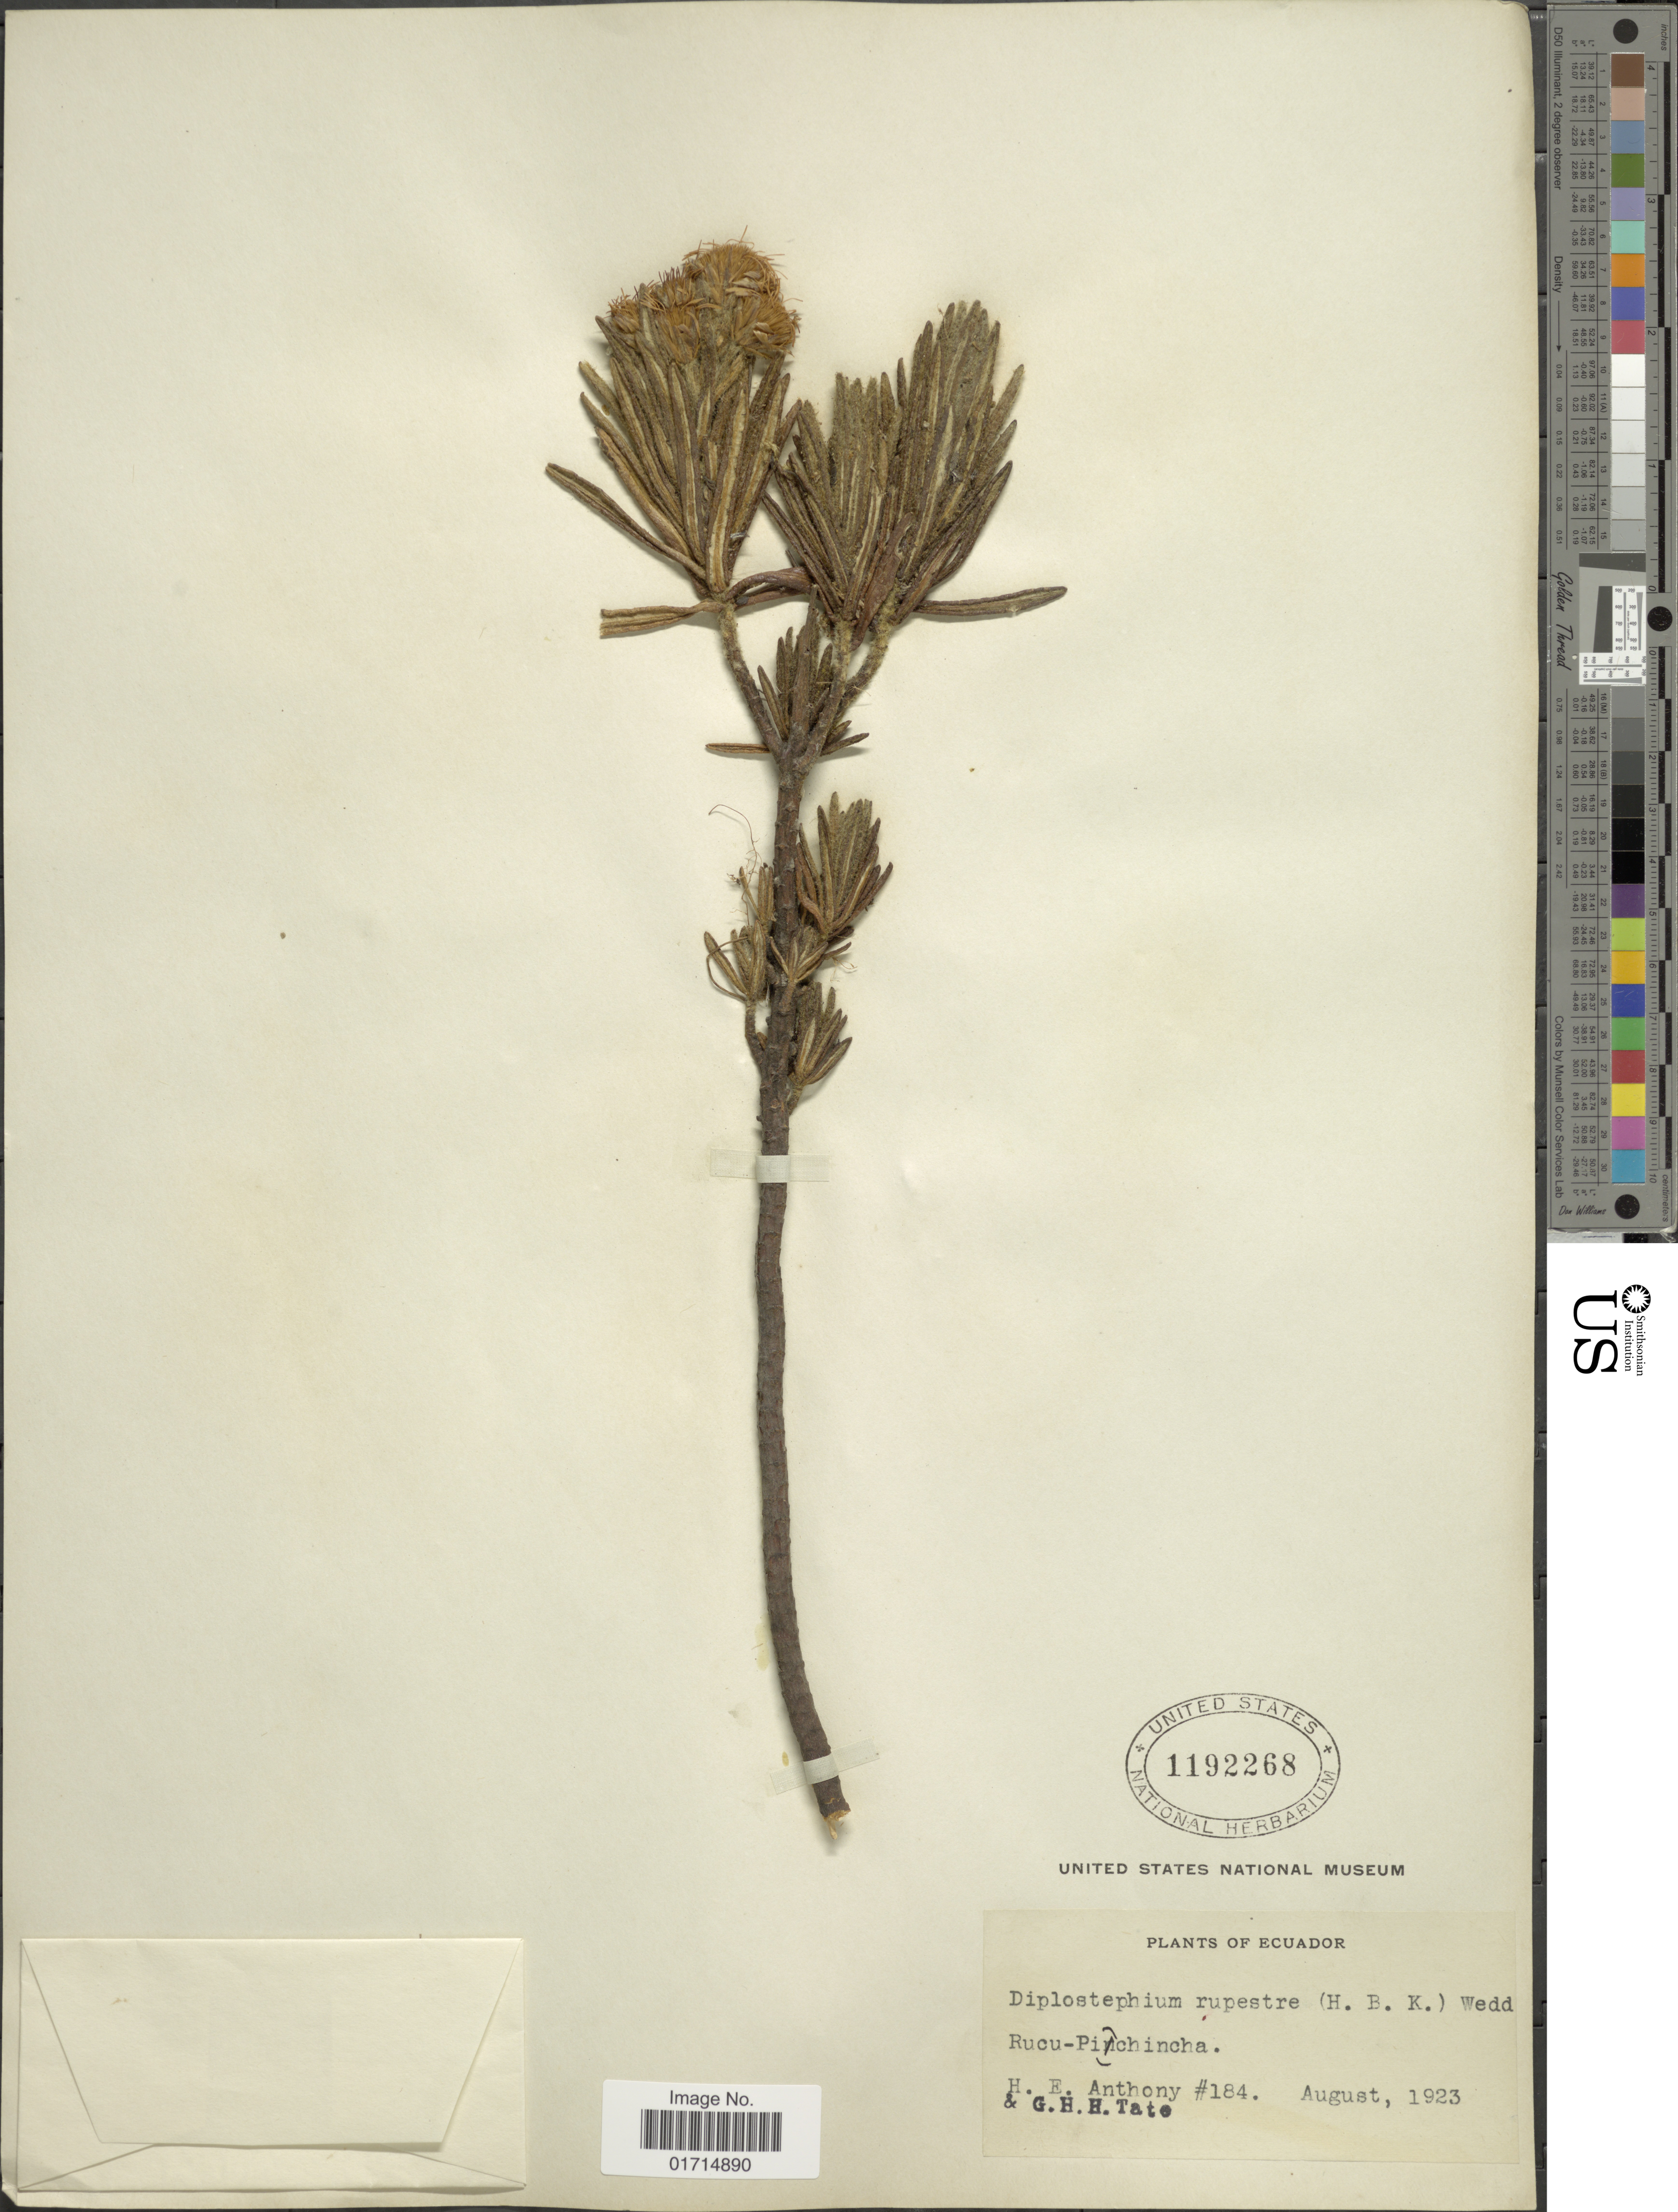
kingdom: Plantae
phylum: Tracheophyta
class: Magnoliopsida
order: Asterales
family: Asteraceae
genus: Diplostephium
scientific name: Diplostephium rupestre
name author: (Kunth) Wedd.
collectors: H. E. Anthony & G. Tate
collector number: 184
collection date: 1923-08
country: Ecuador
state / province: Pichincha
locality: Ecuador. Rucu-Pichincha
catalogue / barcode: US 1192268